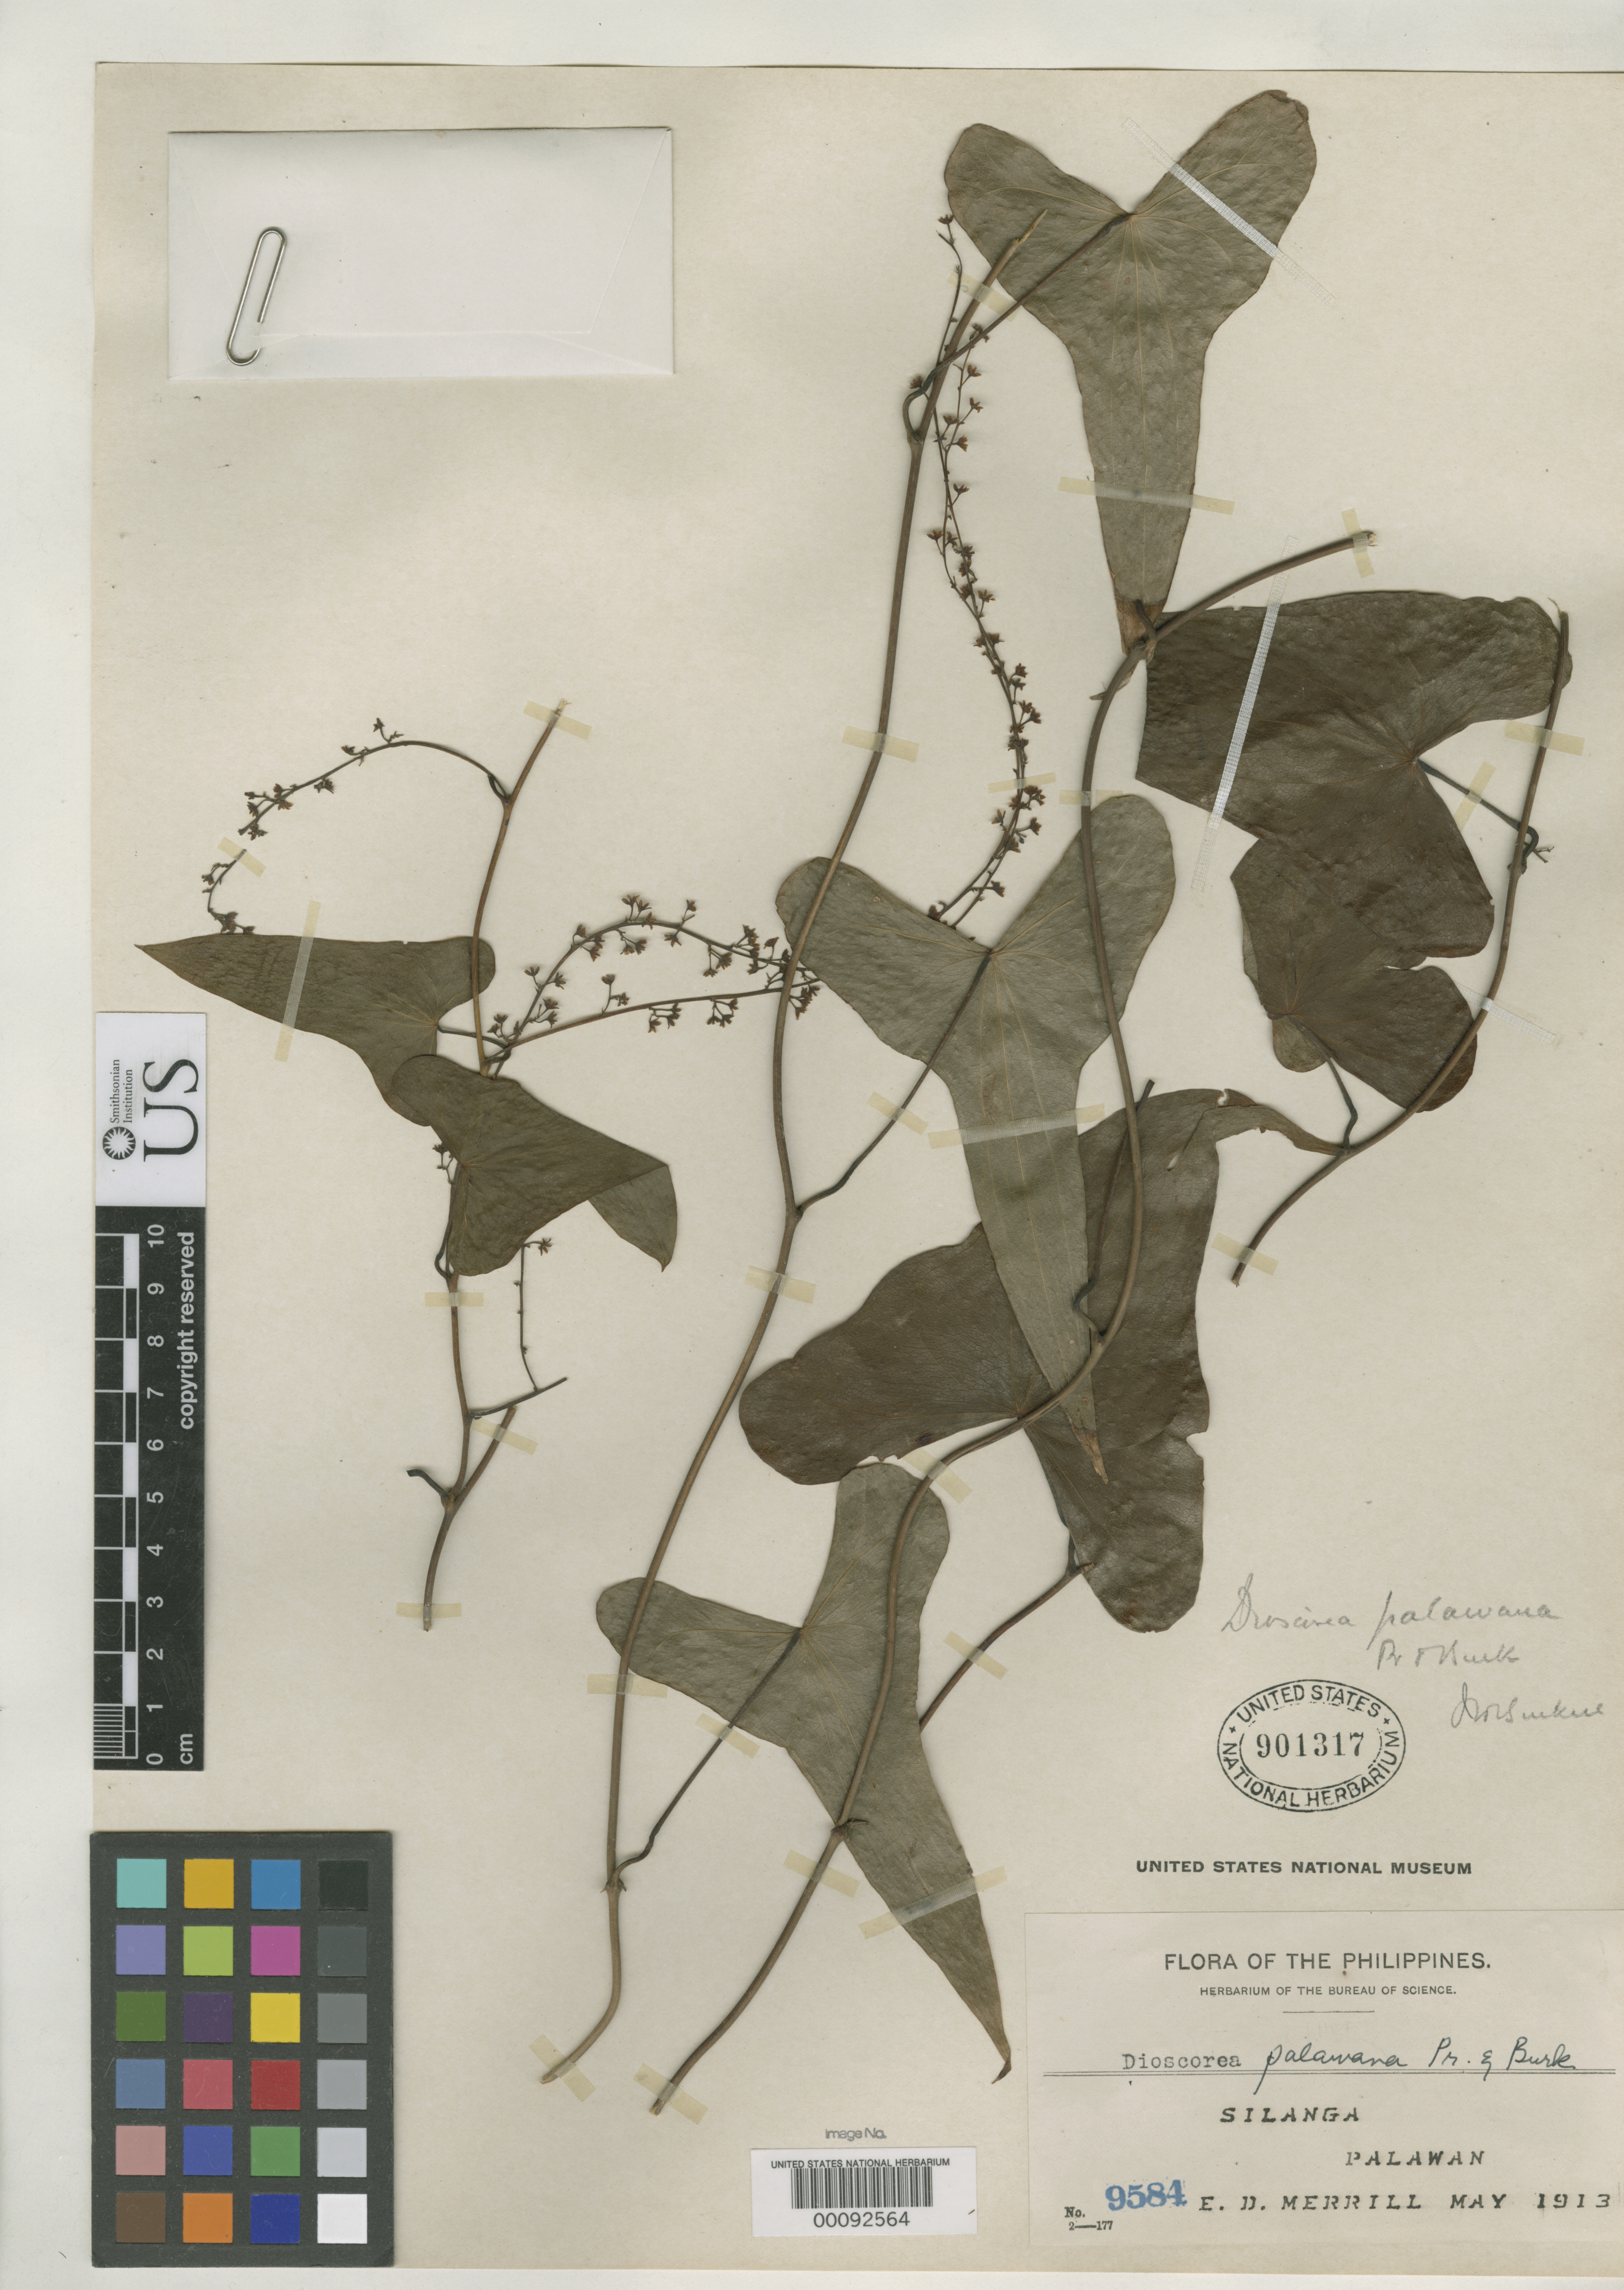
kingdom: Plantae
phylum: Tracheophyta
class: Liliopsida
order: Dioscoreales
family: Dioscoreaceae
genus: Dioscorea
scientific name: Dioscorea palawana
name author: Prain & Burkill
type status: Isotype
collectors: E. D. Merrill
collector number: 9584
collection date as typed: May 1913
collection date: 1913-05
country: Philippines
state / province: Mimaropa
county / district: Palawan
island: Palawan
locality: Silanga.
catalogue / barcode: US 901317